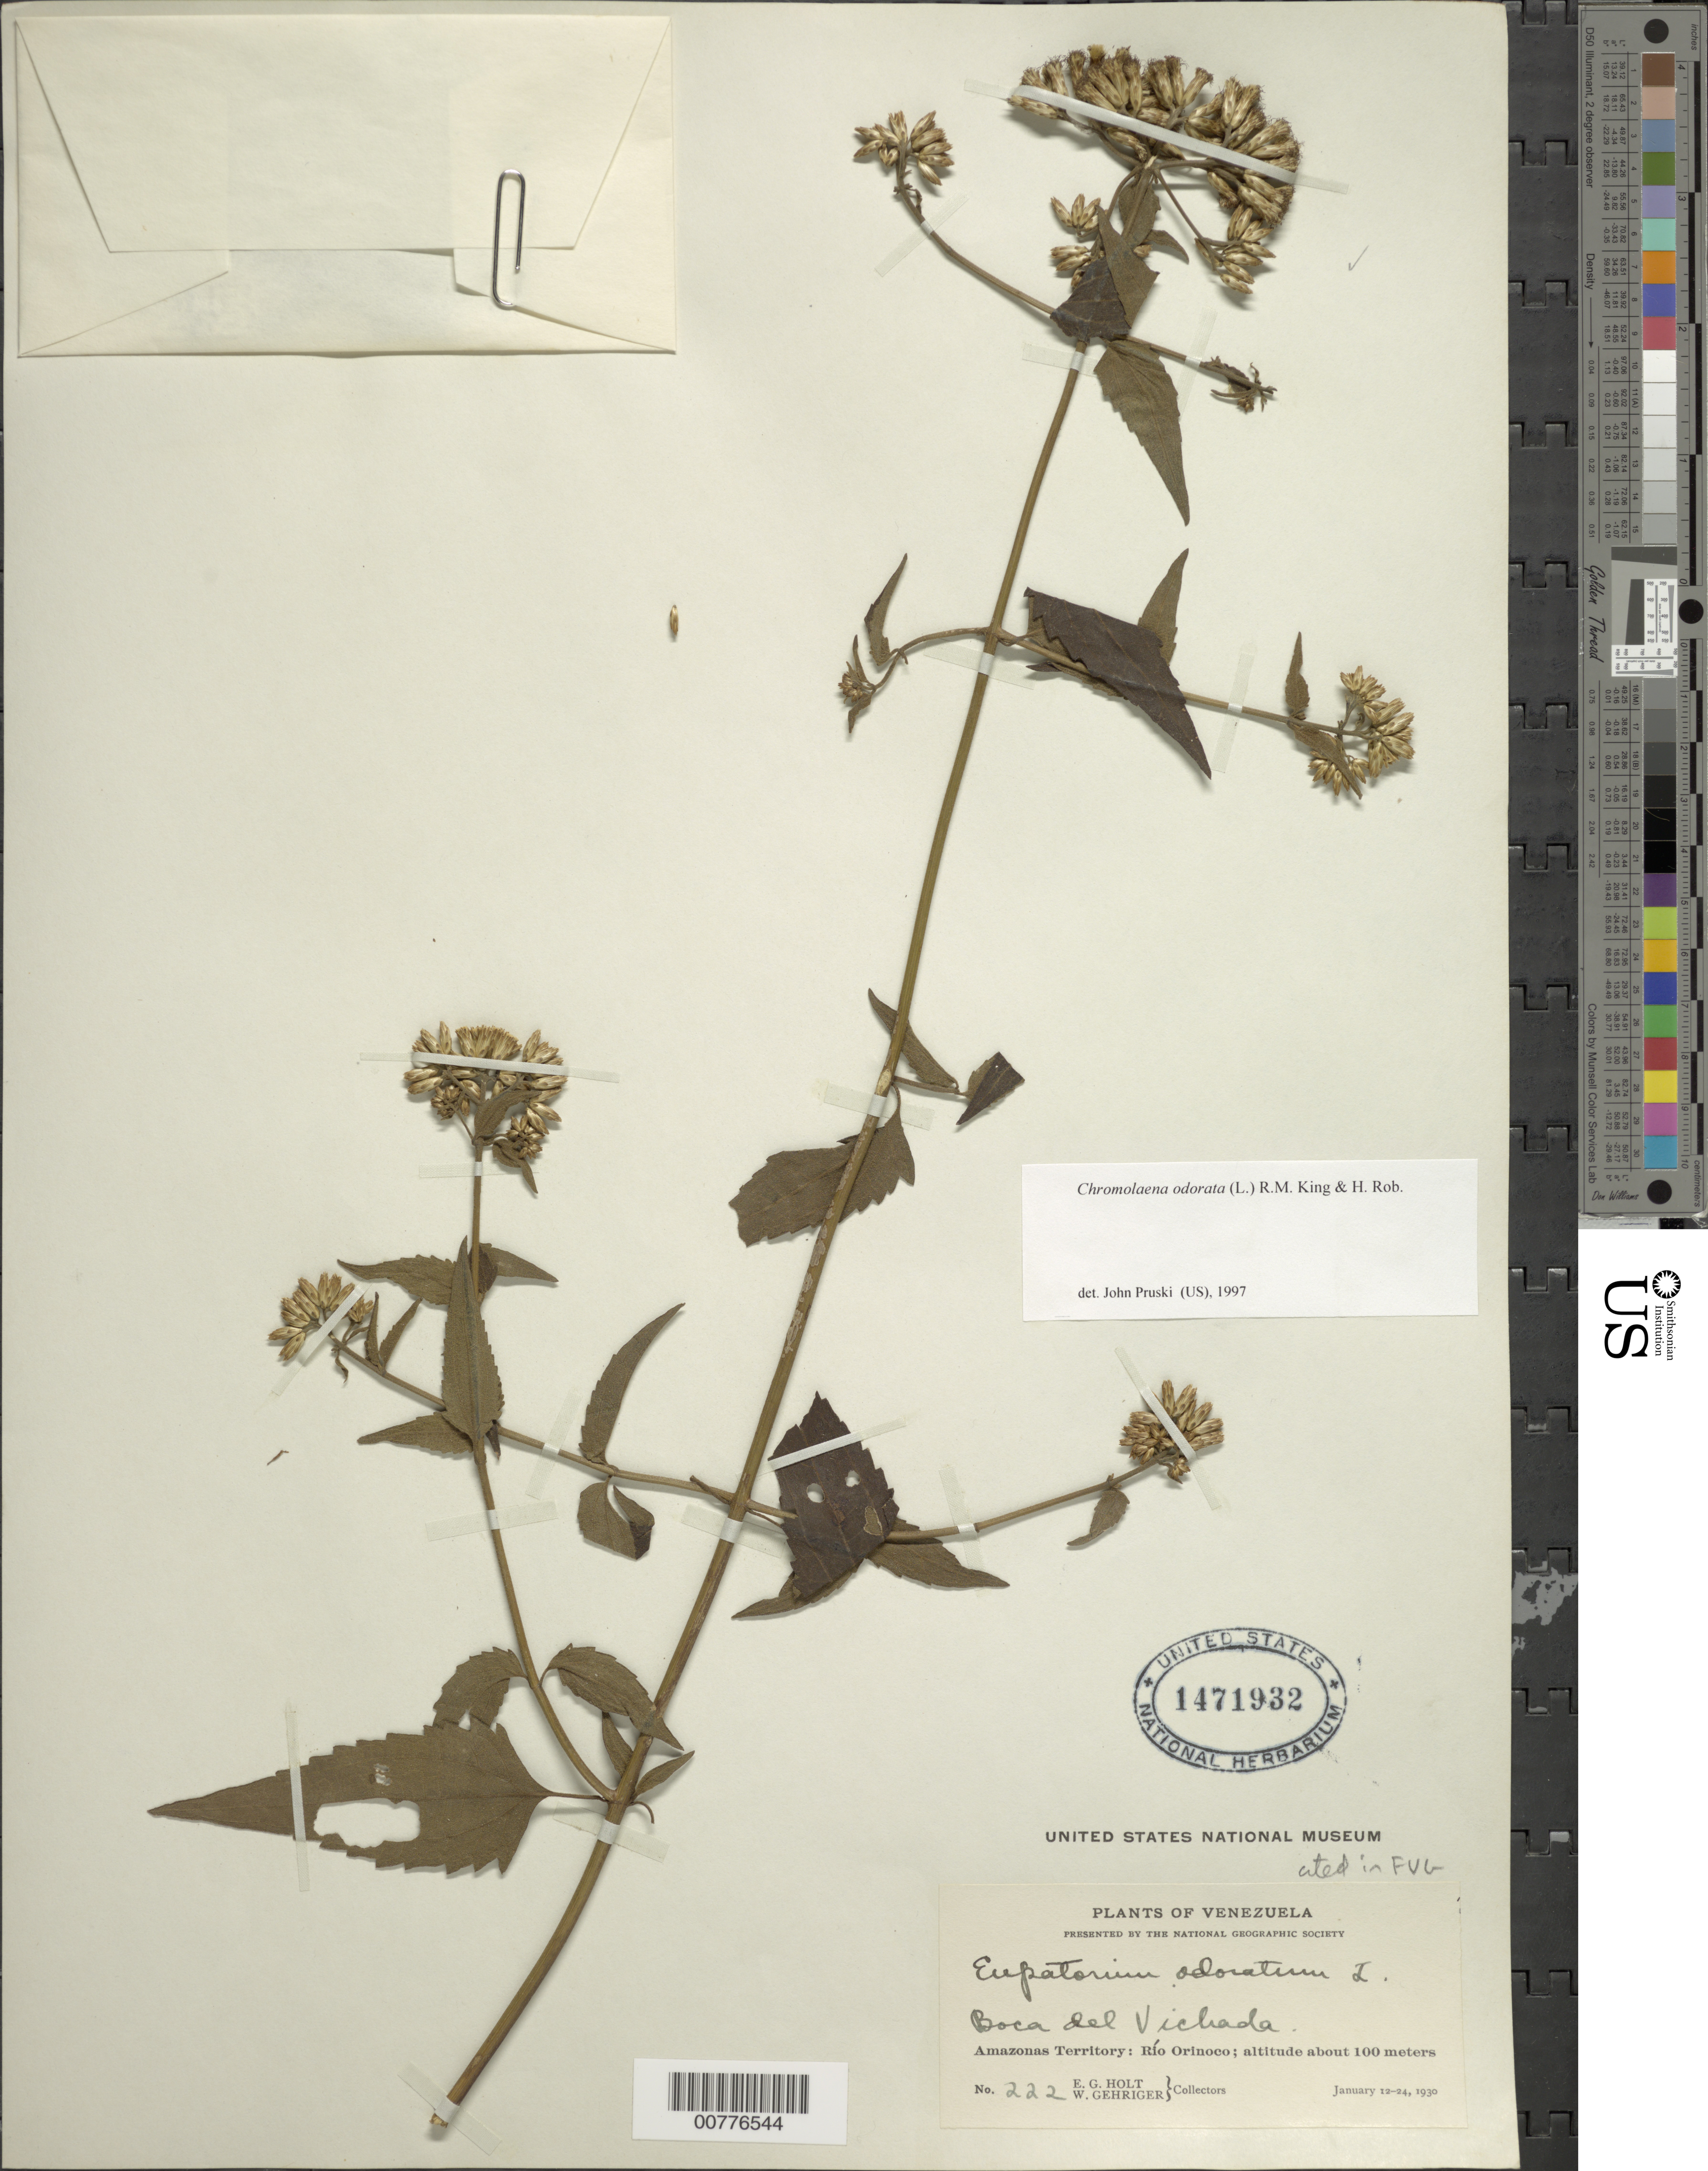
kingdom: Plantae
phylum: Tracheophyta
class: Magnoliopsida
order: Asterales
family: Asteraceae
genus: Chromolaena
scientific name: Chromolaena odorata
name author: (L.) R.M. King & H. Rob.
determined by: Pruski, J. F.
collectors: E. Holt & W. Gehriger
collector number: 222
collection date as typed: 12-Jan-30 to 24-Jan-30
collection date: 1930-01-12/1930-01-24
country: Venezuela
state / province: Amazonas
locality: Río Orinoco, Boca del Vichada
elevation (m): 100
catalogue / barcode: US 1471932